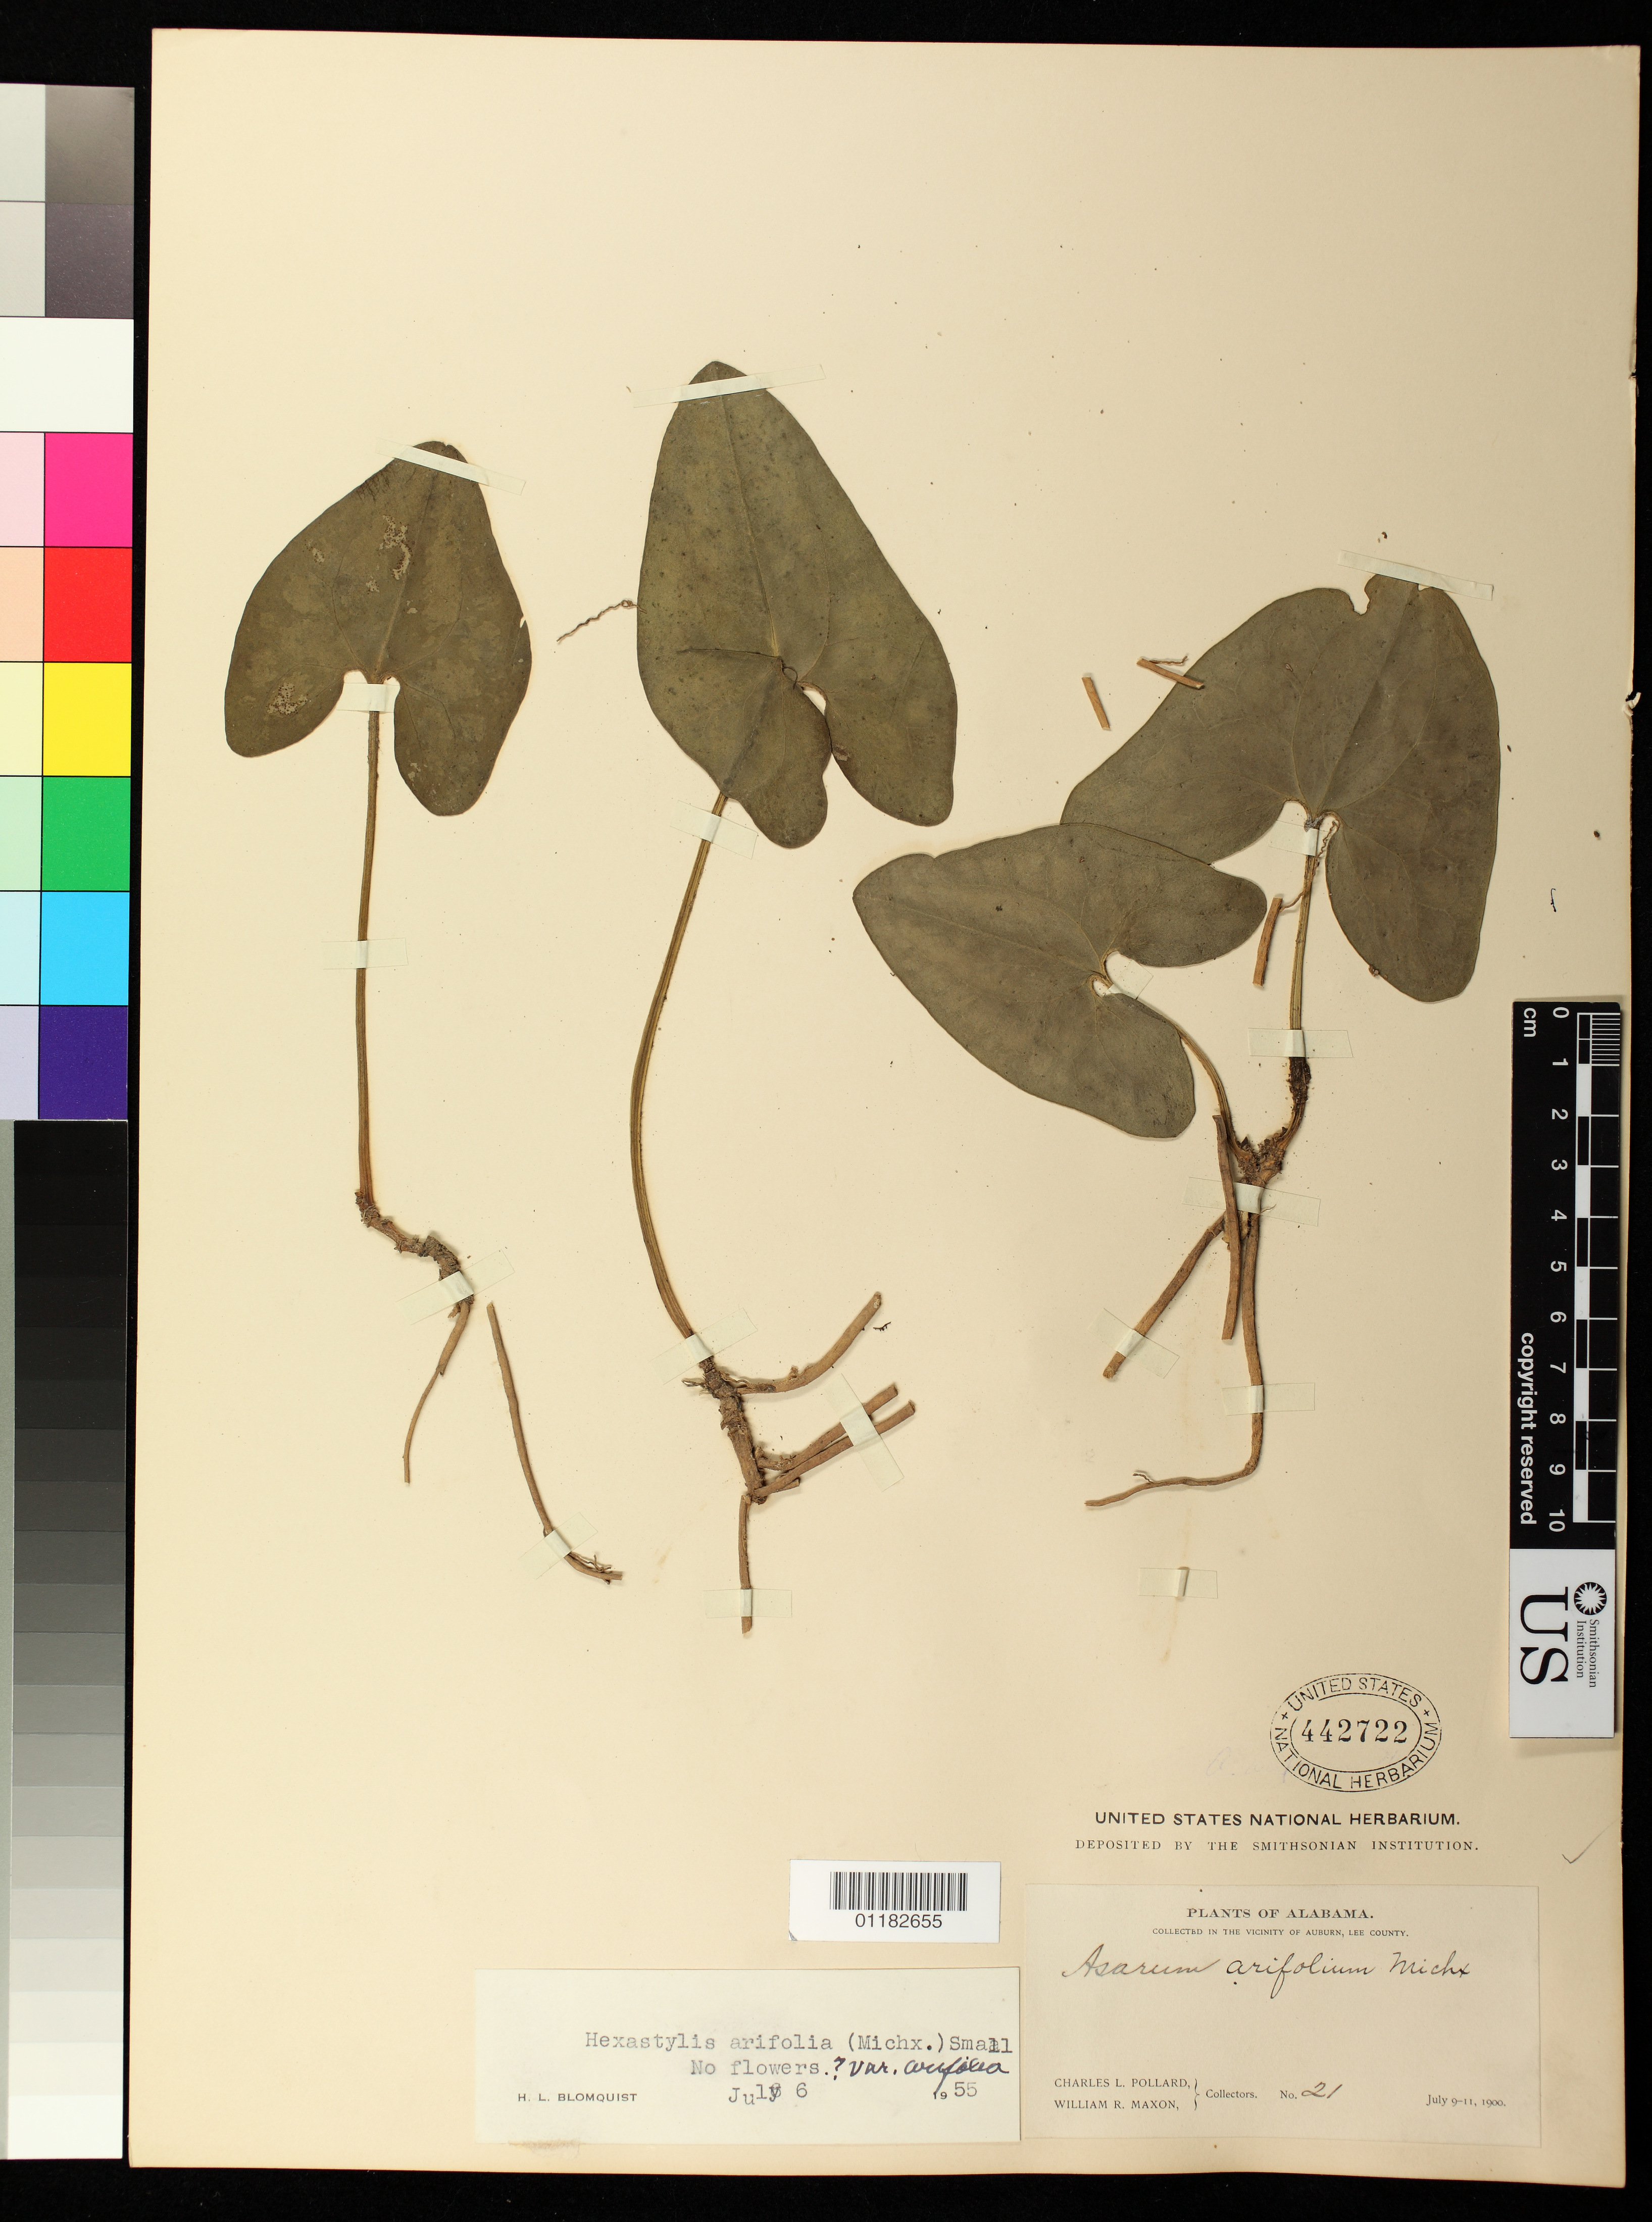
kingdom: Plantae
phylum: Tracheophyta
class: Magnoliopsida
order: Piperales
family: Aristolochiaceae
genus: Hexastylis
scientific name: Hexastylis arifolia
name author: (Michx.) Small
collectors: C. L. Pollard & W. R. Maxon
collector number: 21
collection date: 1900-07-09/1900-07-11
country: United States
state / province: Alabama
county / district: Lee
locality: Vicinity of Auburn, Lee County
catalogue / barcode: US 442722